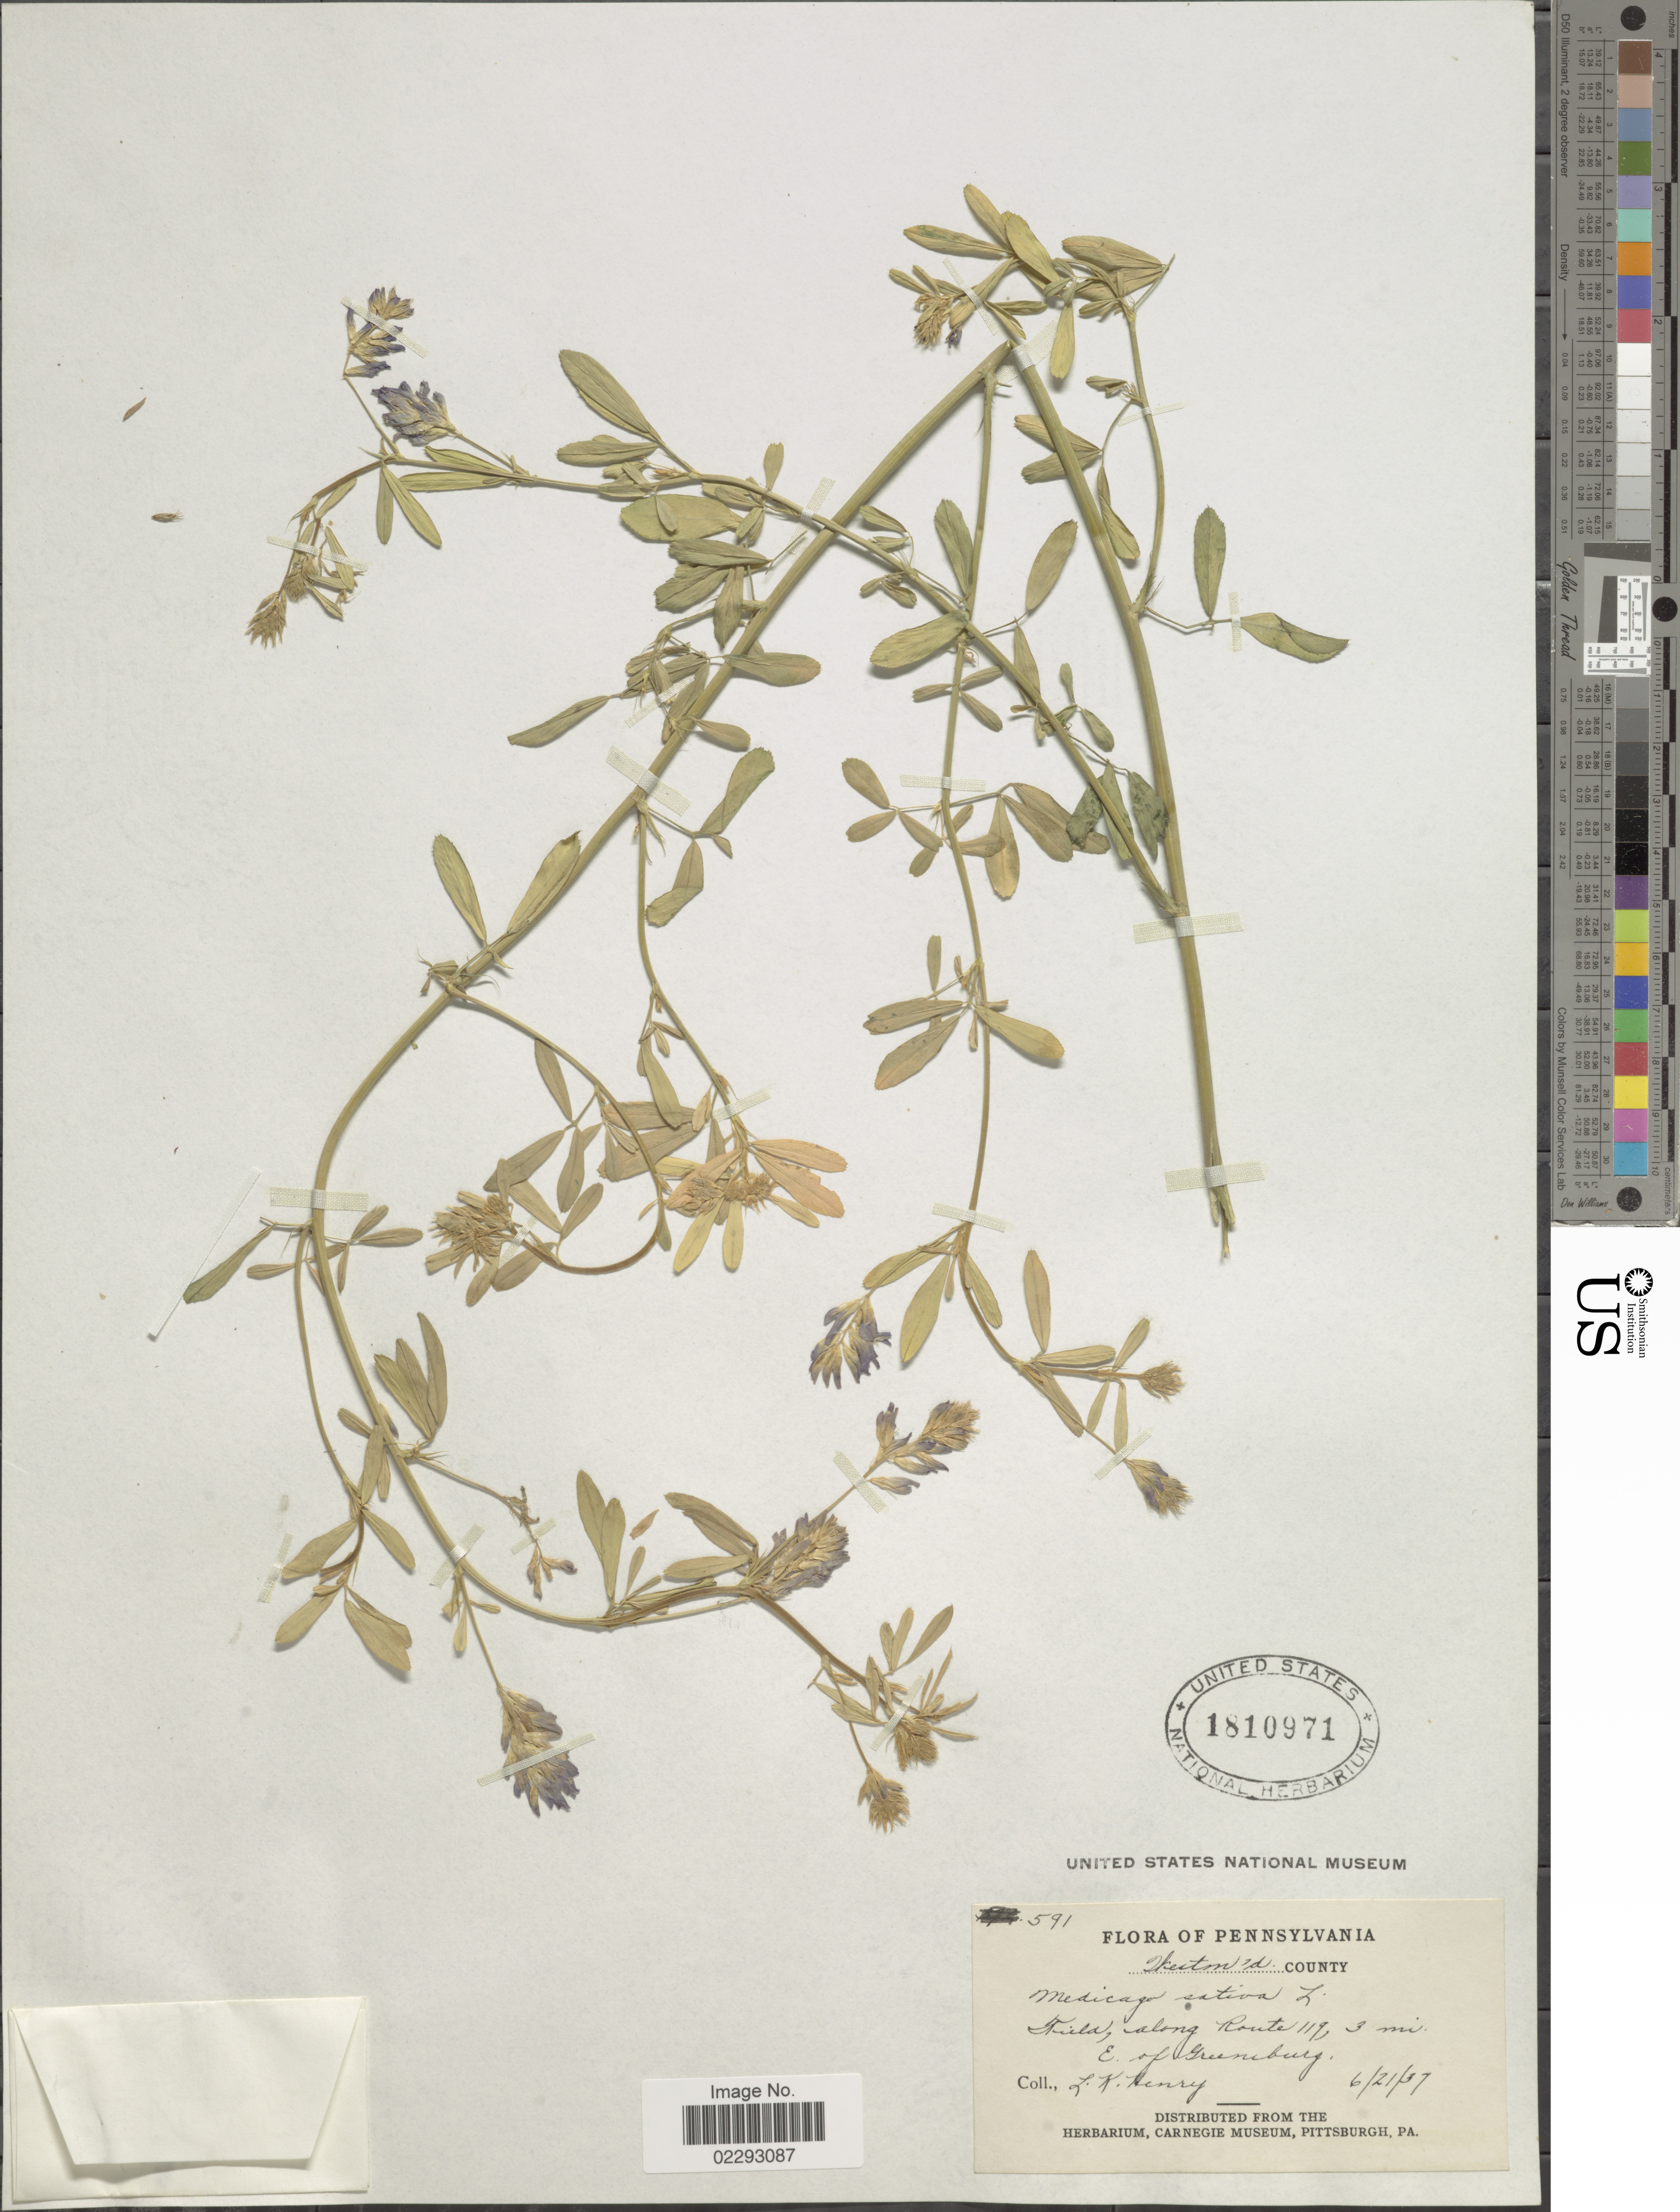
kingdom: Plantae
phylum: Tracheophyta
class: Magnoliopsida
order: Fabales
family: Fabaceae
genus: Medicago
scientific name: Medicago sativa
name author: L.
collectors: L. K. Henry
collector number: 591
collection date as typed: Transcribed d/m/y: 21/6/37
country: United States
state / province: Pennsylvania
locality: Westm'd County. Huila , along Route 119, 3 mi E. of Greeneburg.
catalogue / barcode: US 1810971